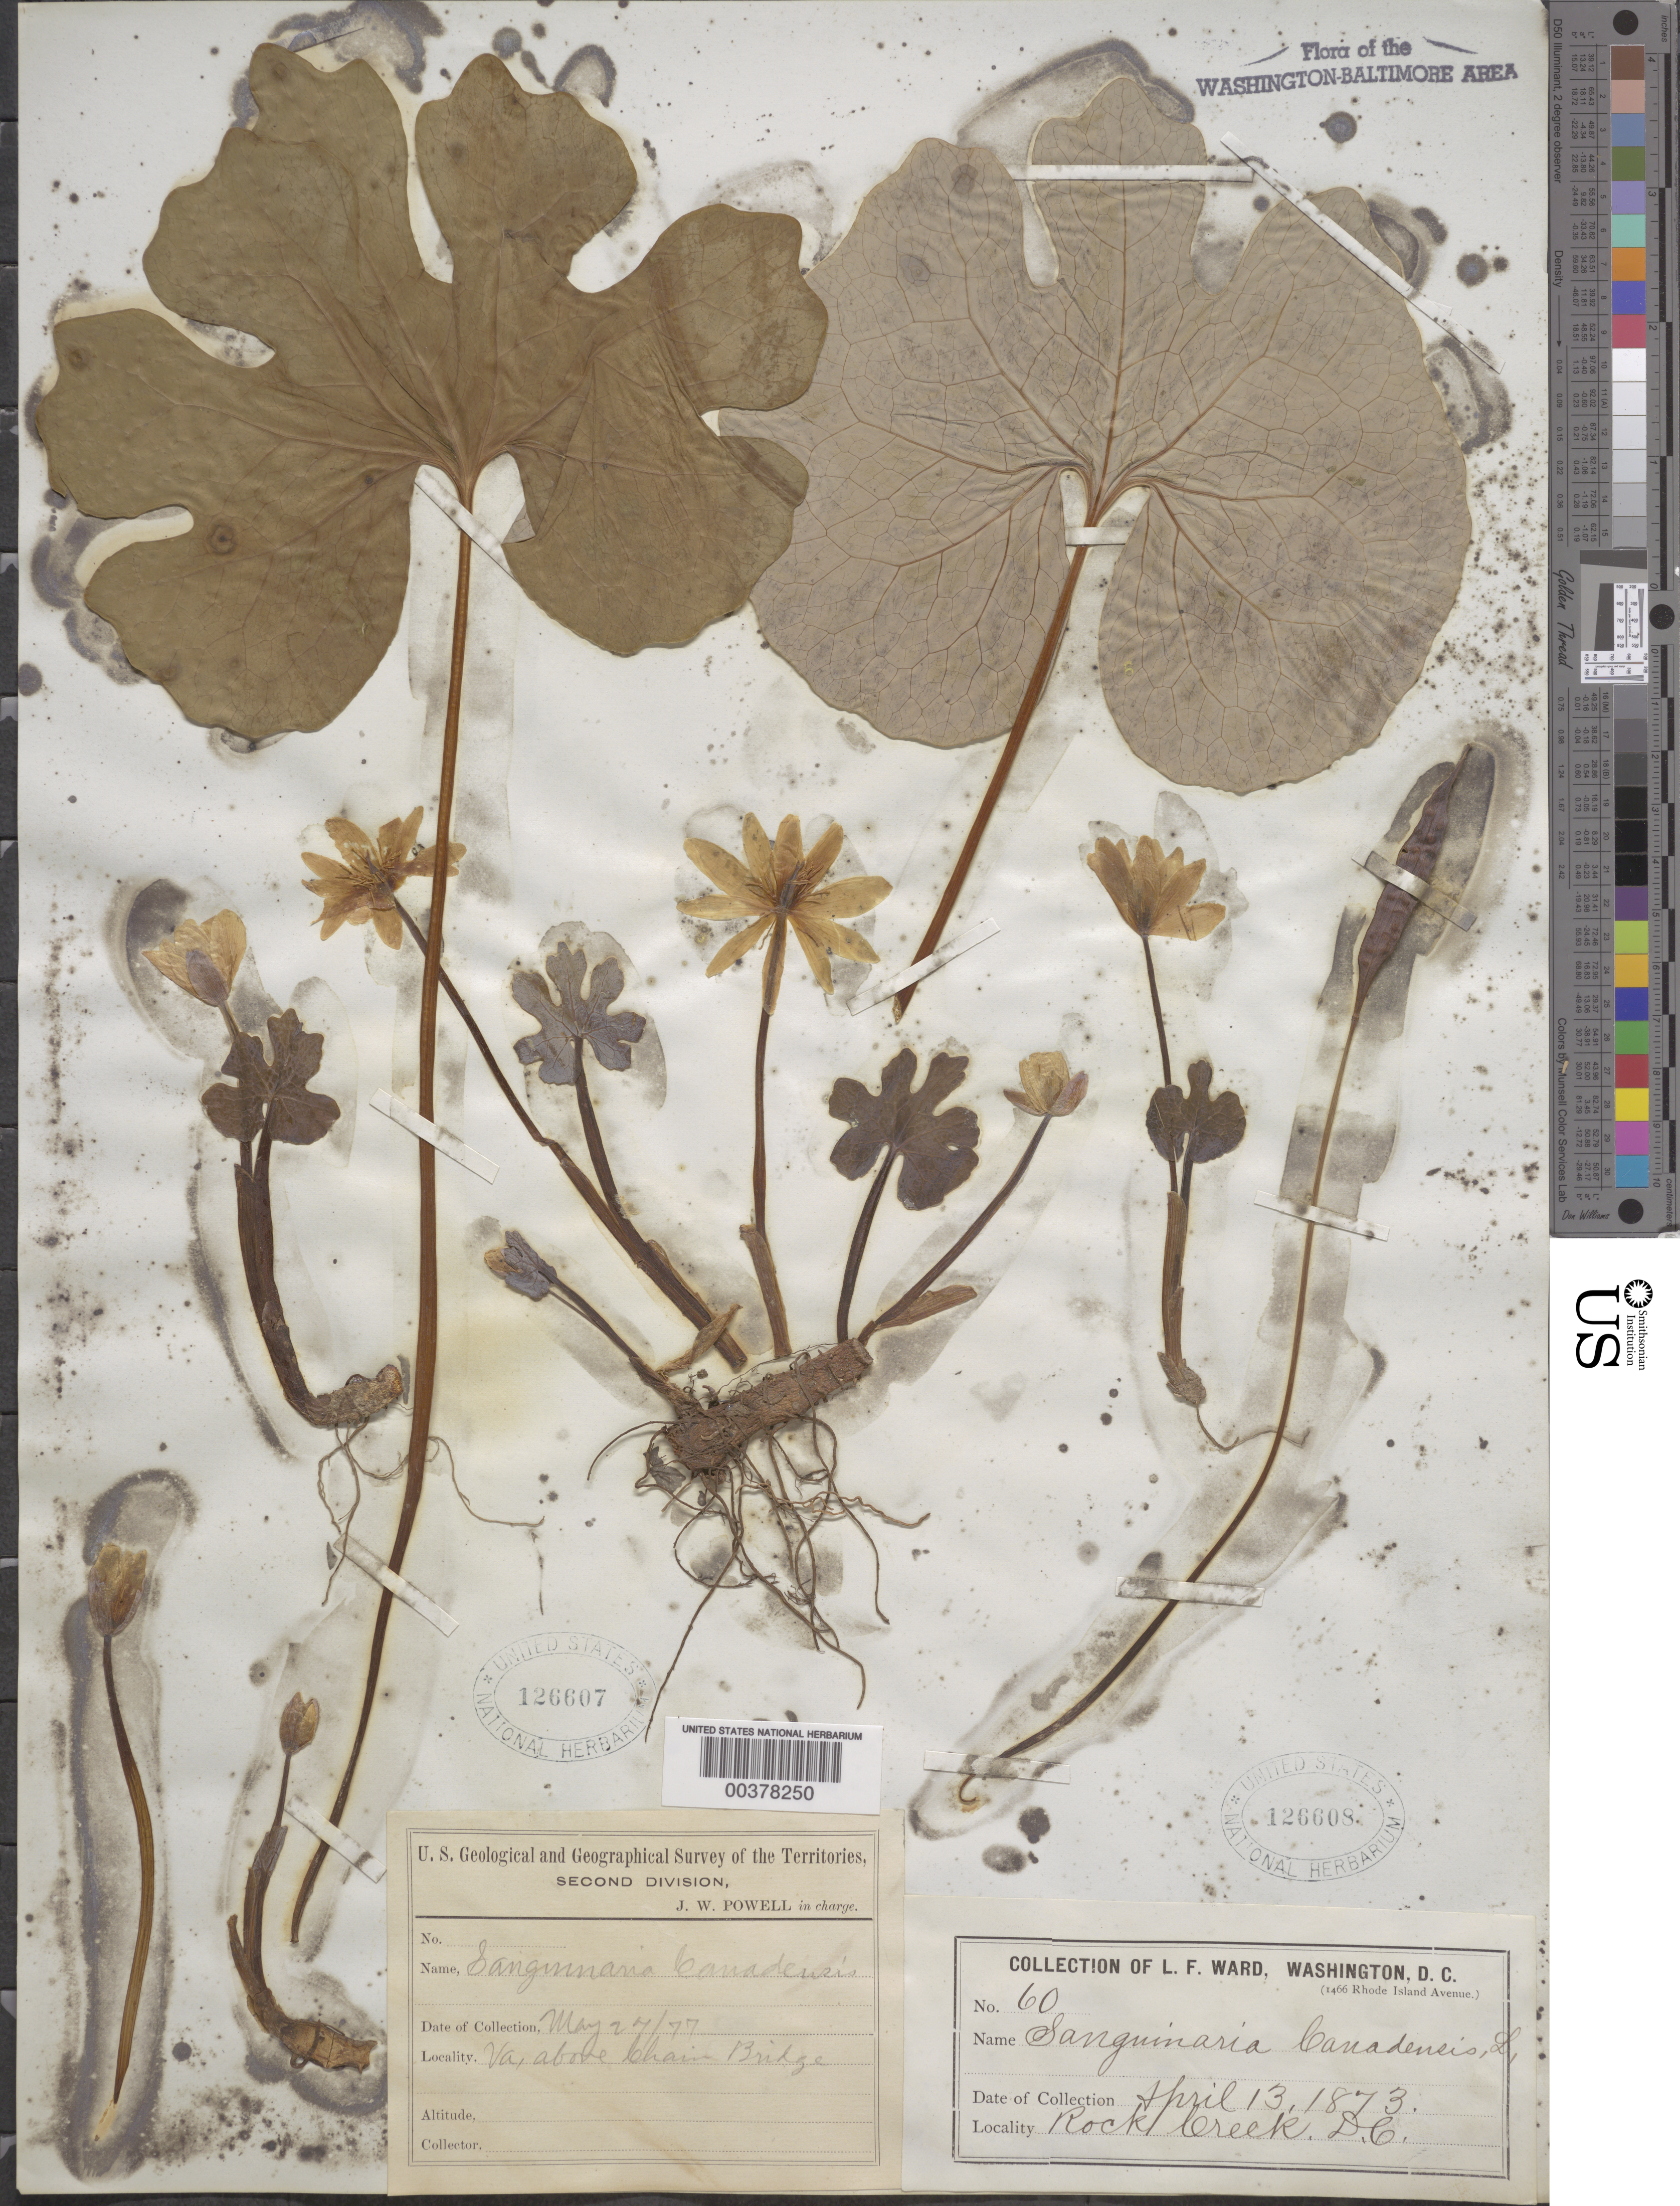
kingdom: Plantae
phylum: Tracheophyta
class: Magnoliopsida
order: Ranunculales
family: Papaveraceae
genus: Sanguinaria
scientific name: Sanguinaria canadensis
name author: L.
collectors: J. W. Powell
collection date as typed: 27 May 1877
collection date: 1877-05-27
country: United States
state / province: Virginia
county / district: Fairfax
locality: Above Chain Bridge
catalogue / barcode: US 126607